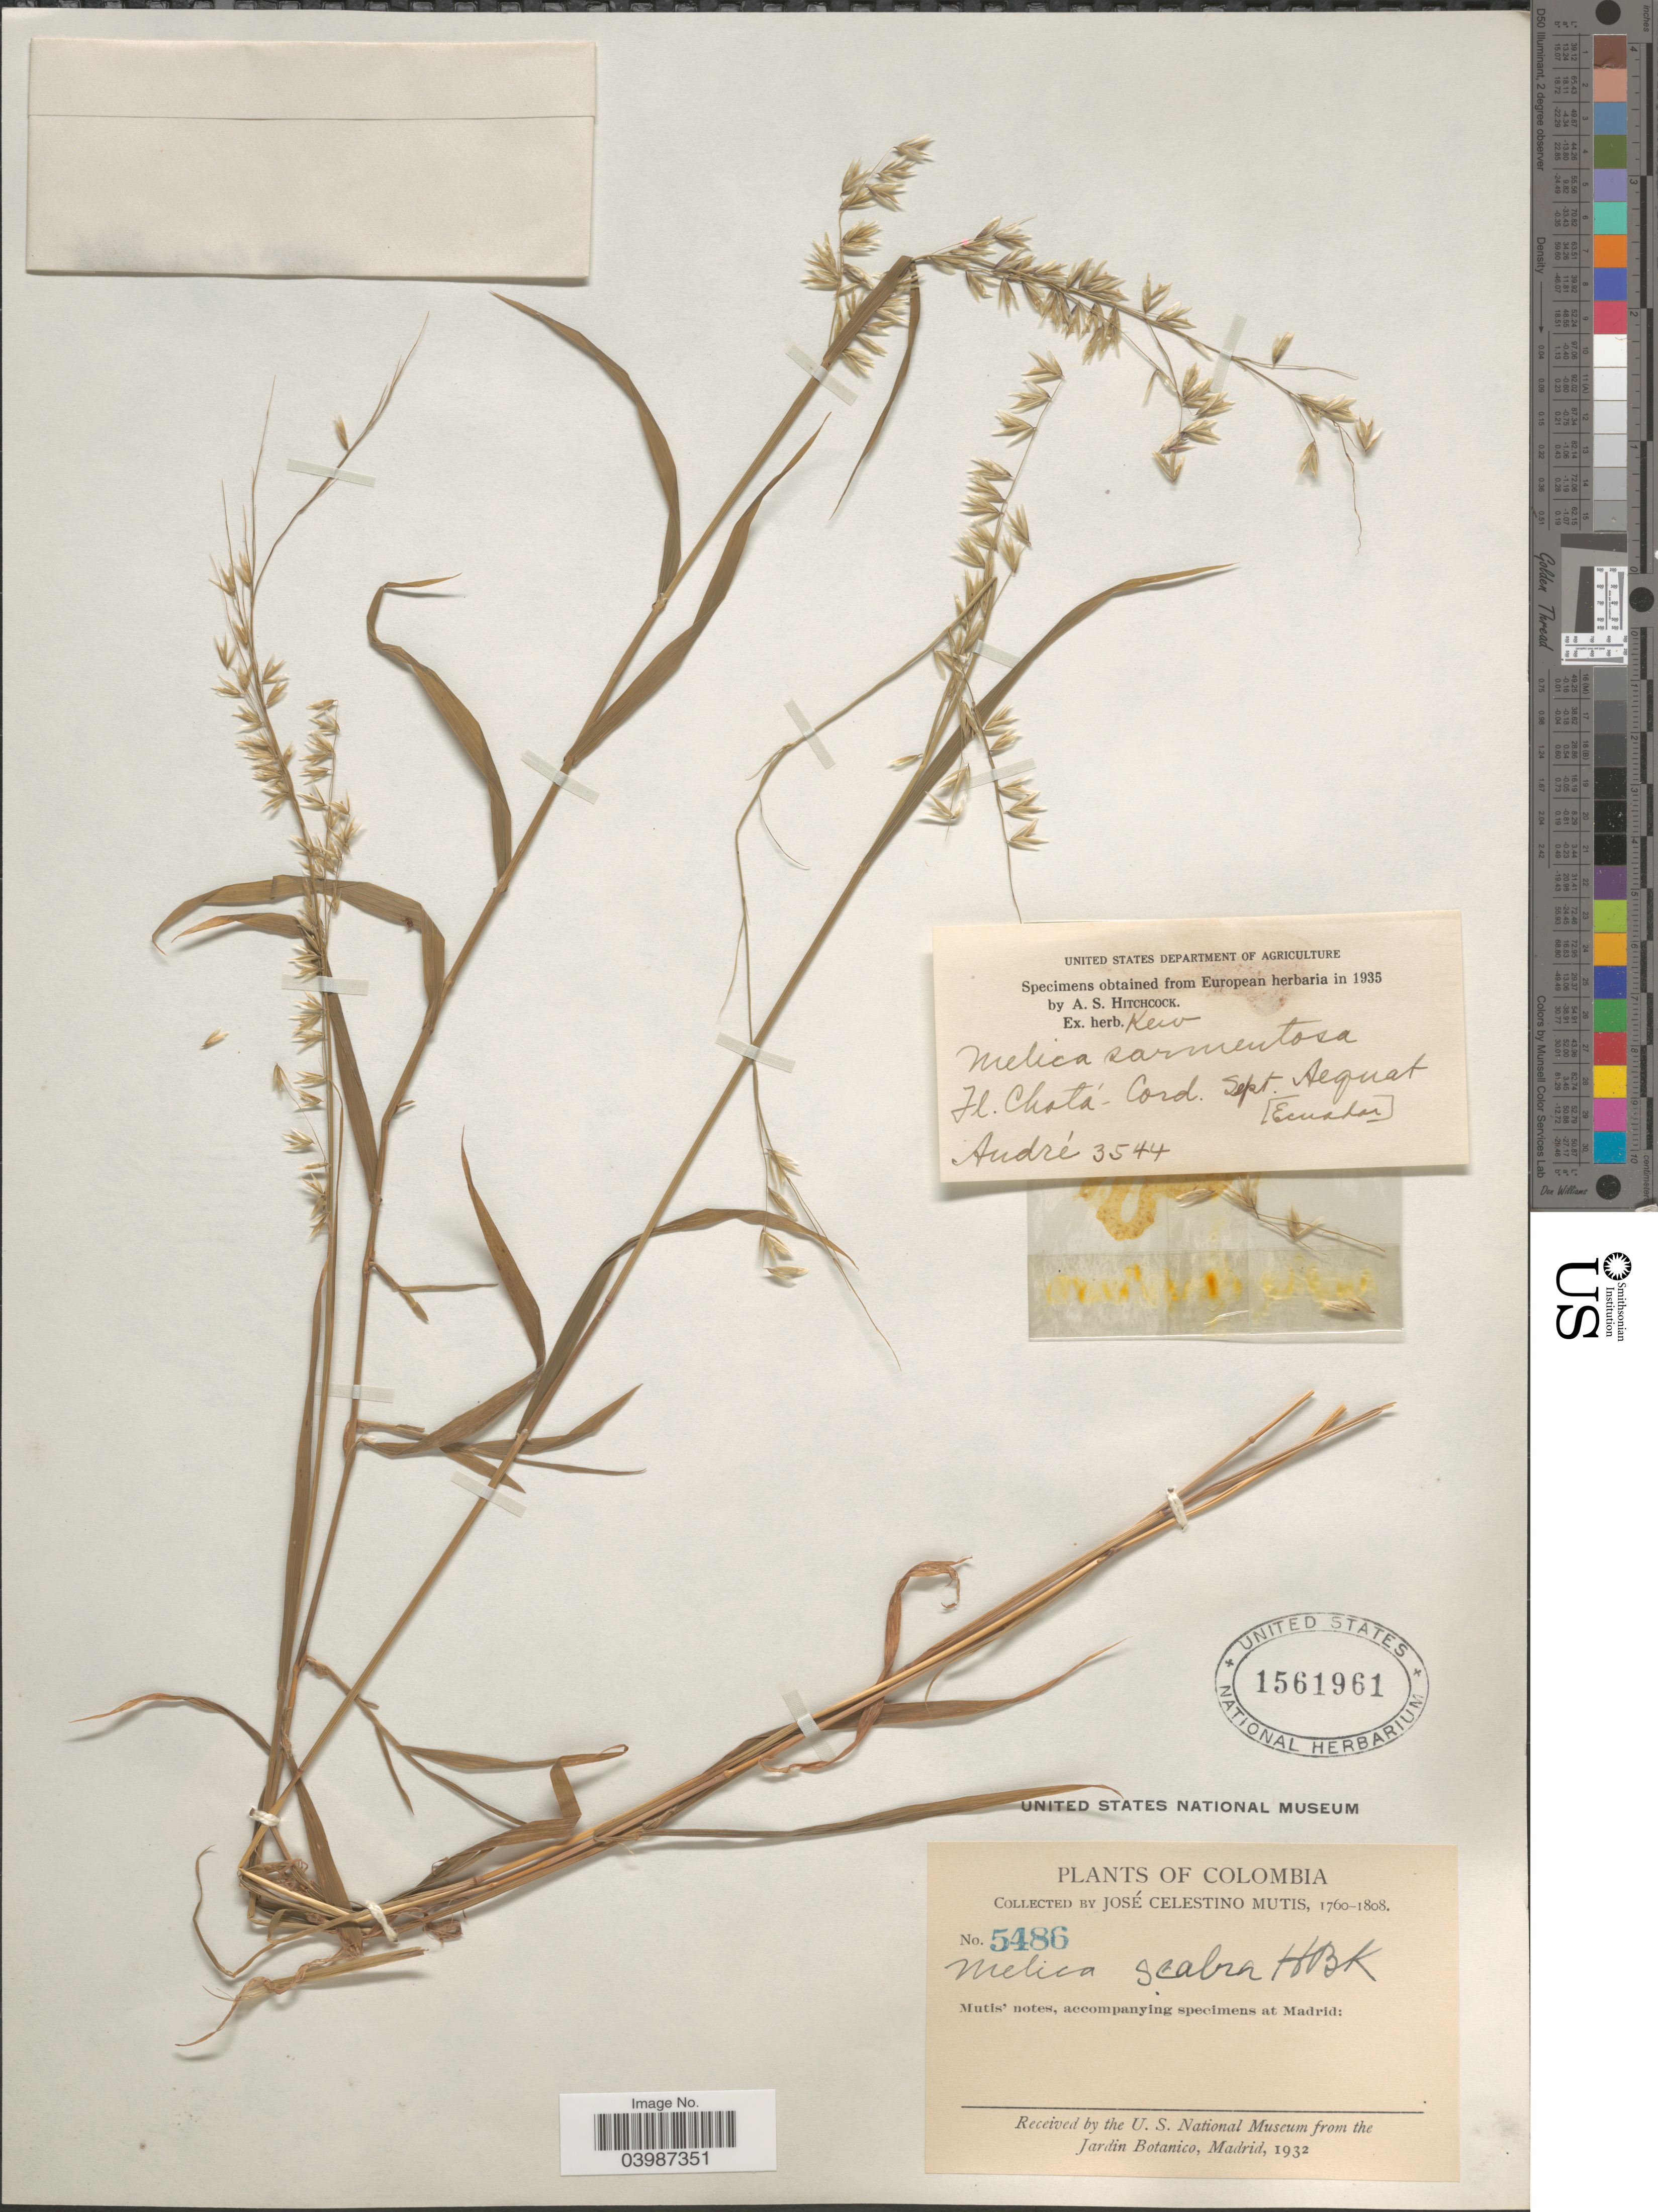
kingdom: Plantae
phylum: Tracheophyta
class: Liliopsida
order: Poales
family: Poaceae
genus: Melica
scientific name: Melica scabra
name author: Kunth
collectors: J. C. B. Mutis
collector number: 5486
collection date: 1760/1808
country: Colombia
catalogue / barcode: US 1561961